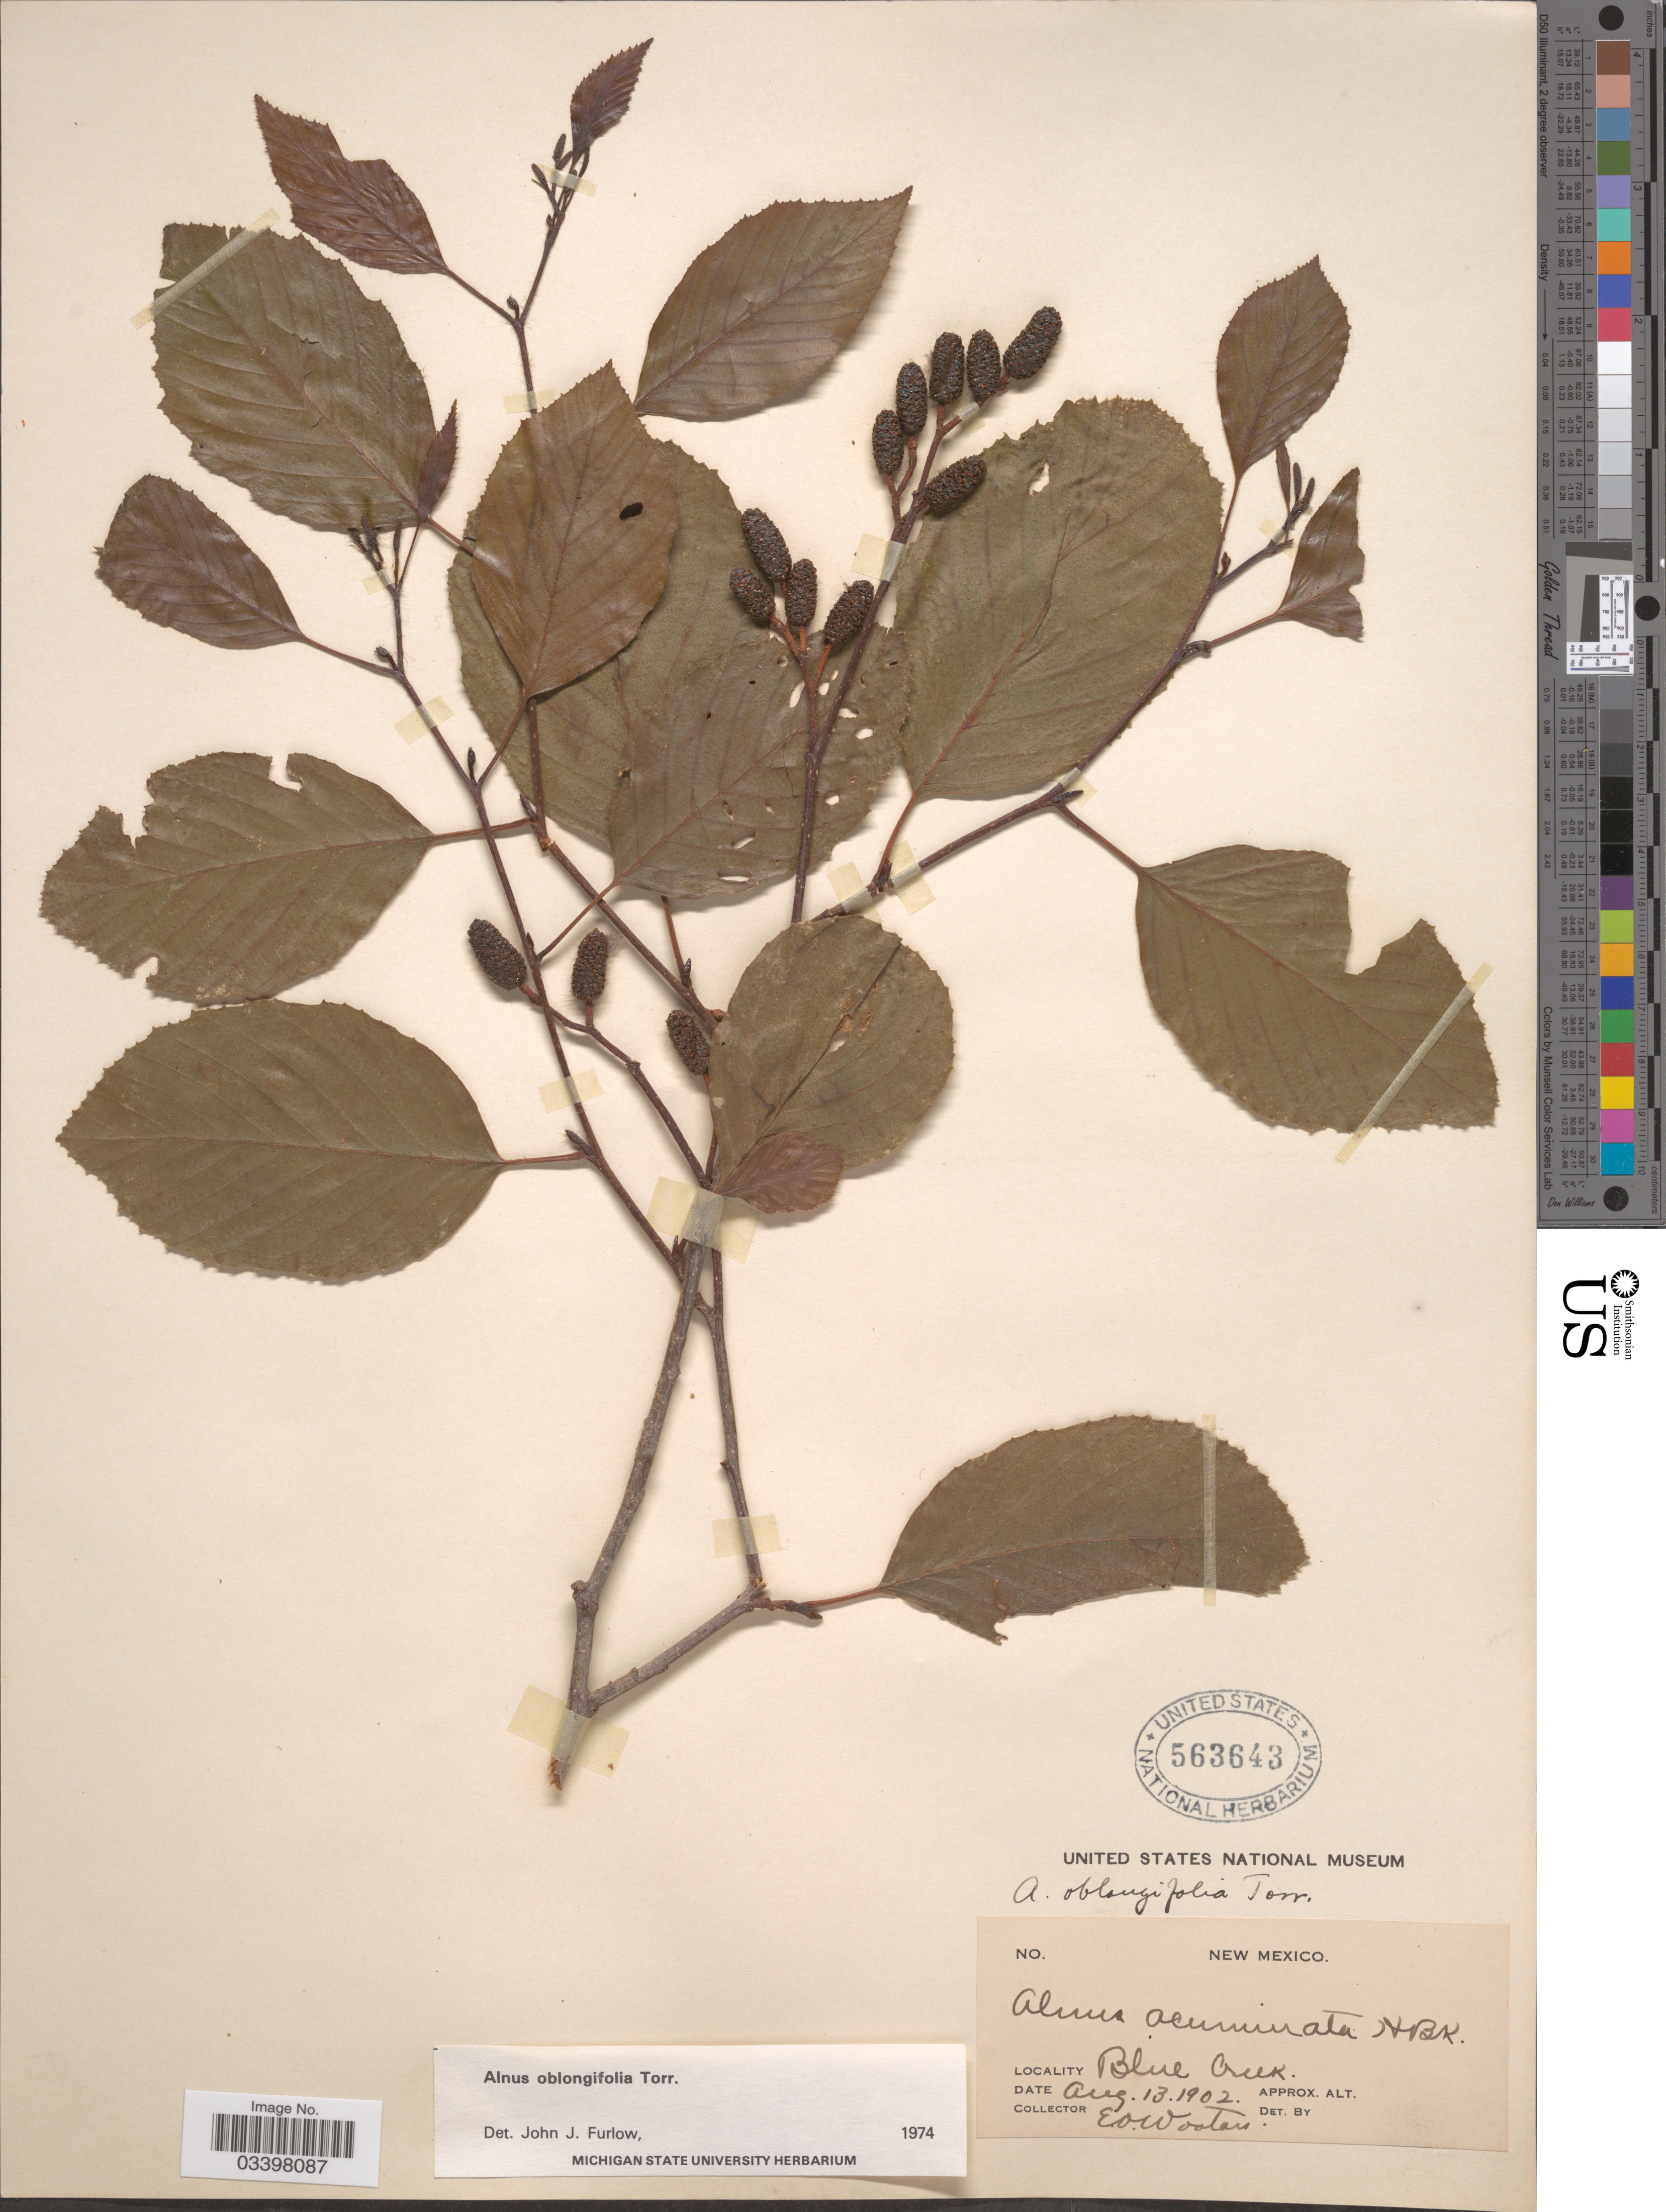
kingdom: Plantae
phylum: Tracheophyta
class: Magnoliopsida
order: Fagales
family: Betulaceae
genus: Alnus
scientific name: Alnus oblongifolia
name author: Torr. in Emory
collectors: E. O. Wooton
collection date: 1902-08-13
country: United States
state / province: New Mexico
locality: Blue Creek.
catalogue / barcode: US 563643